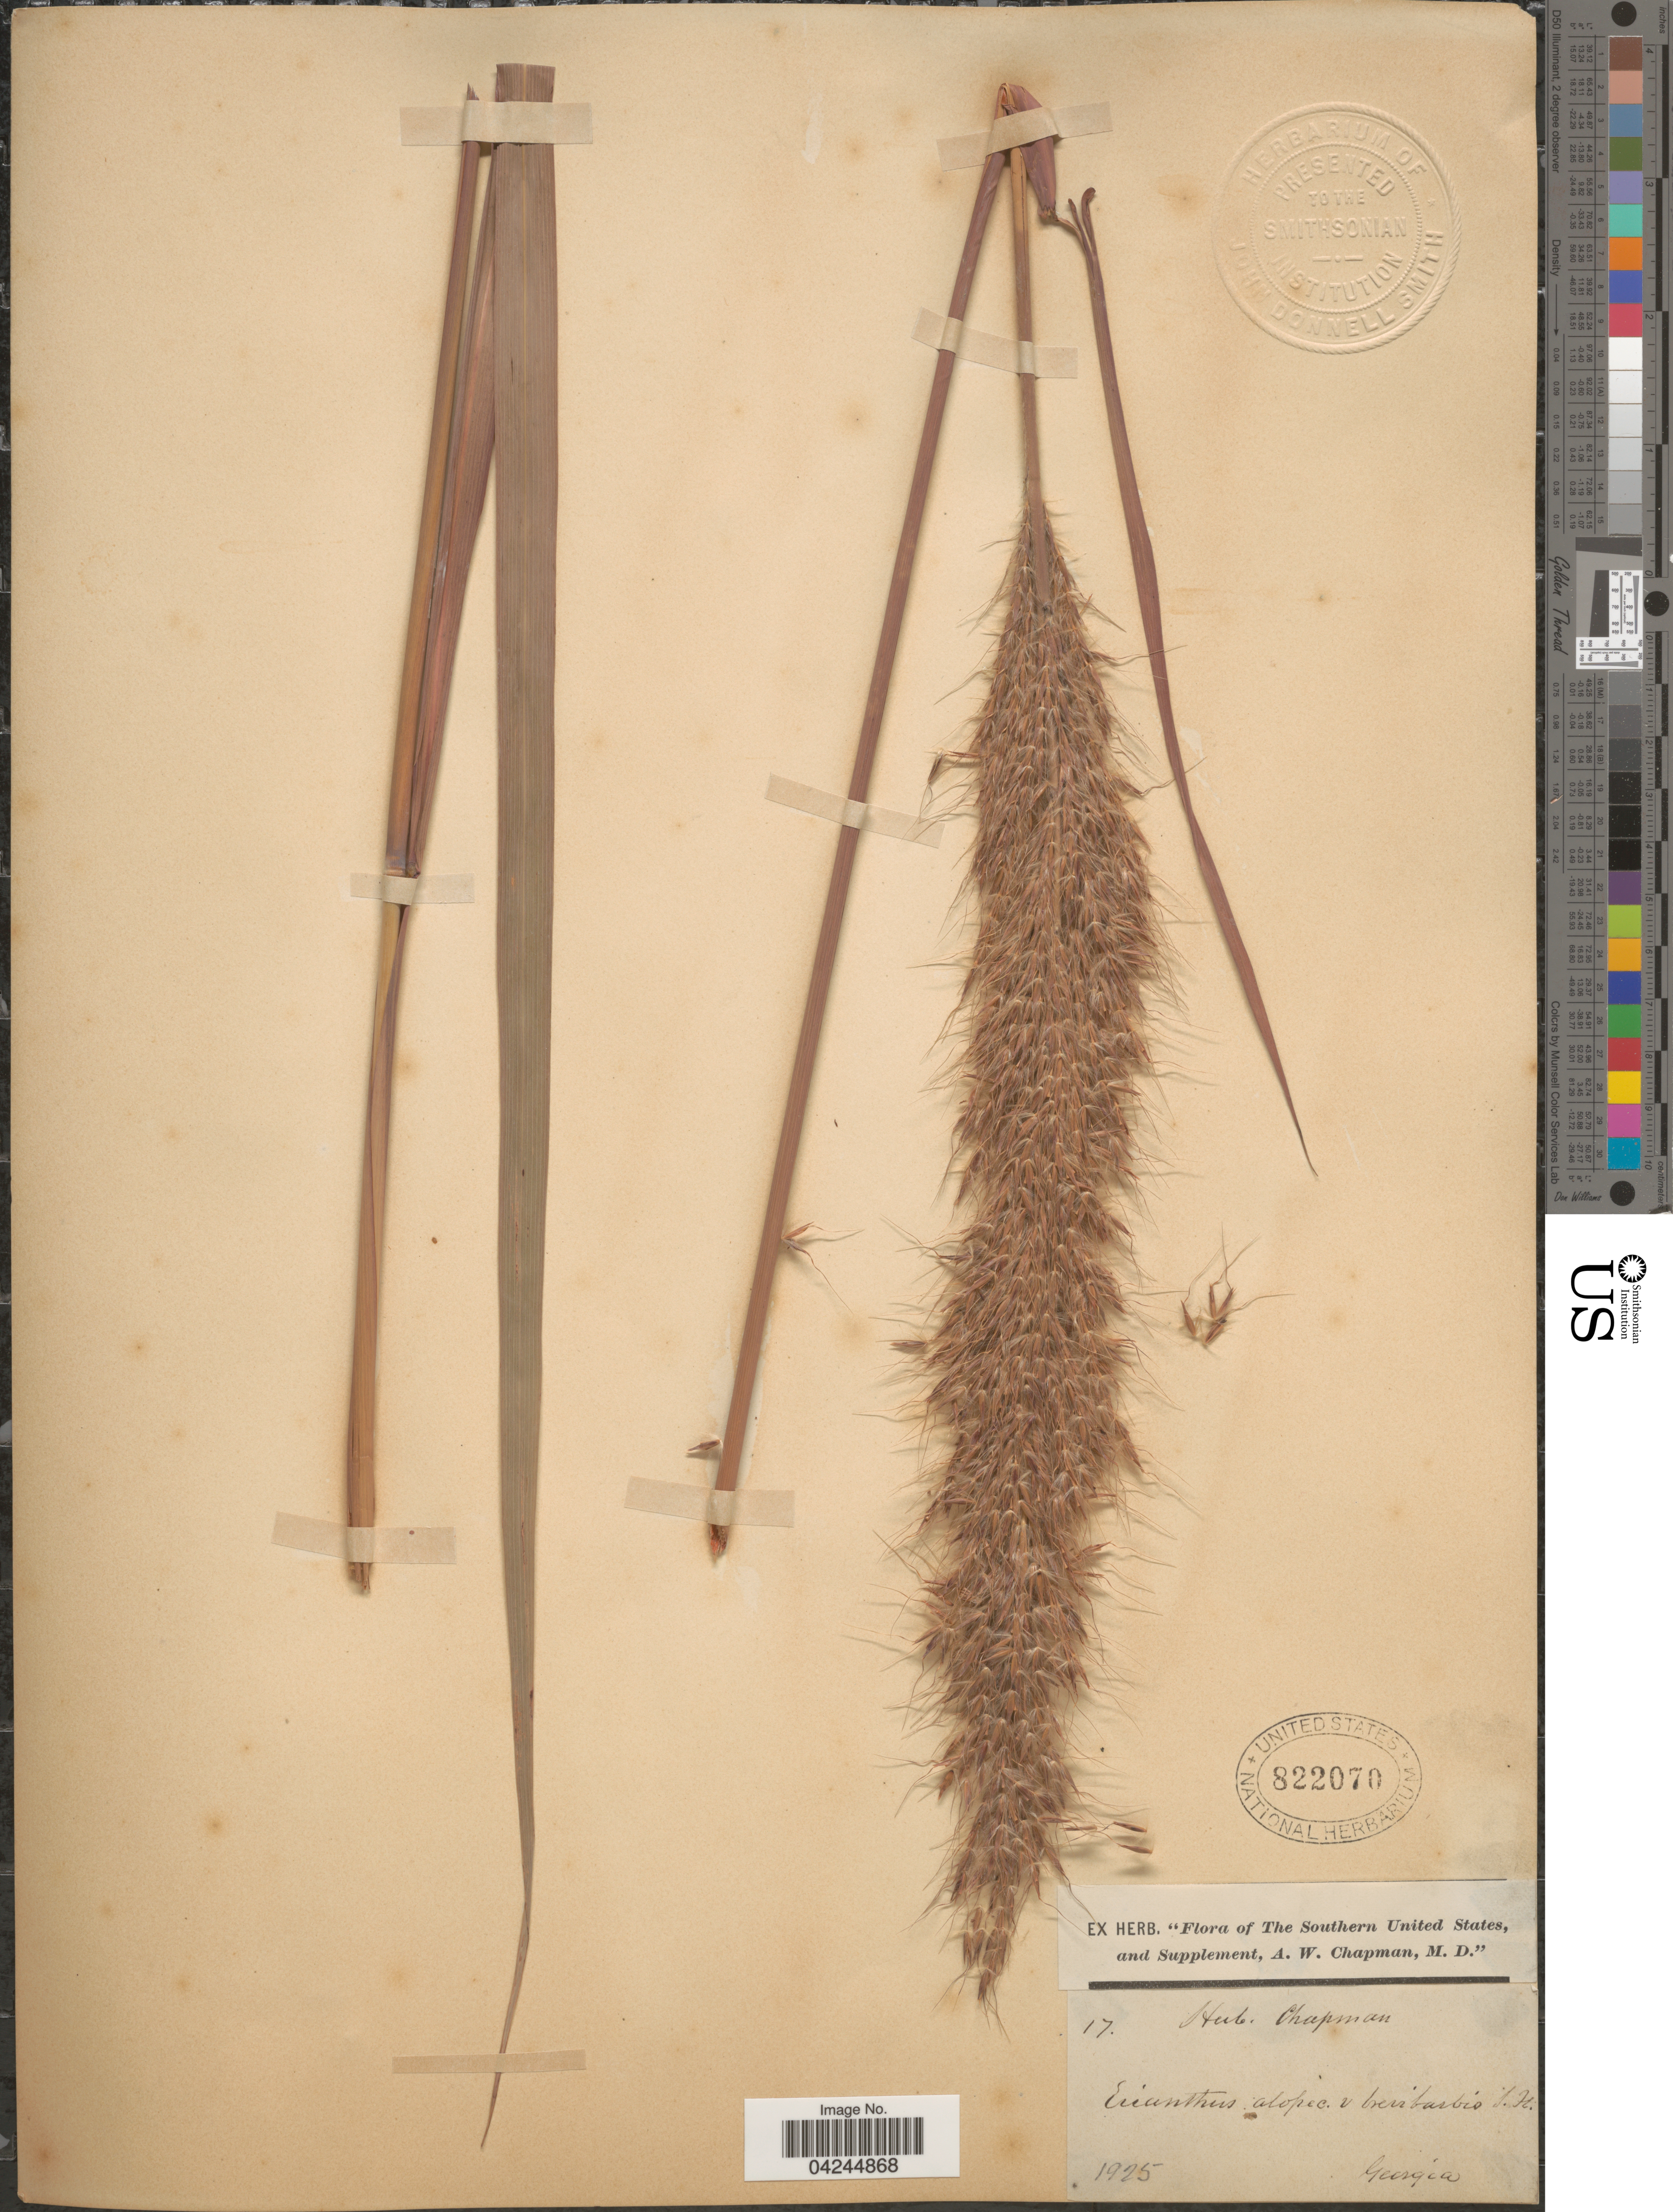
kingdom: Plantae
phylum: Tracheophyta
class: Liliopsida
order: Poales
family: Poaceae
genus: Erianthus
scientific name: Erianthus alopecuroides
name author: Elliott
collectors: ex herb. Chapman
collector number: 17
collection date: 1925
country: United States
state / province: Georgia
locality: Southern United States.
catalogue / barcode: US 822070